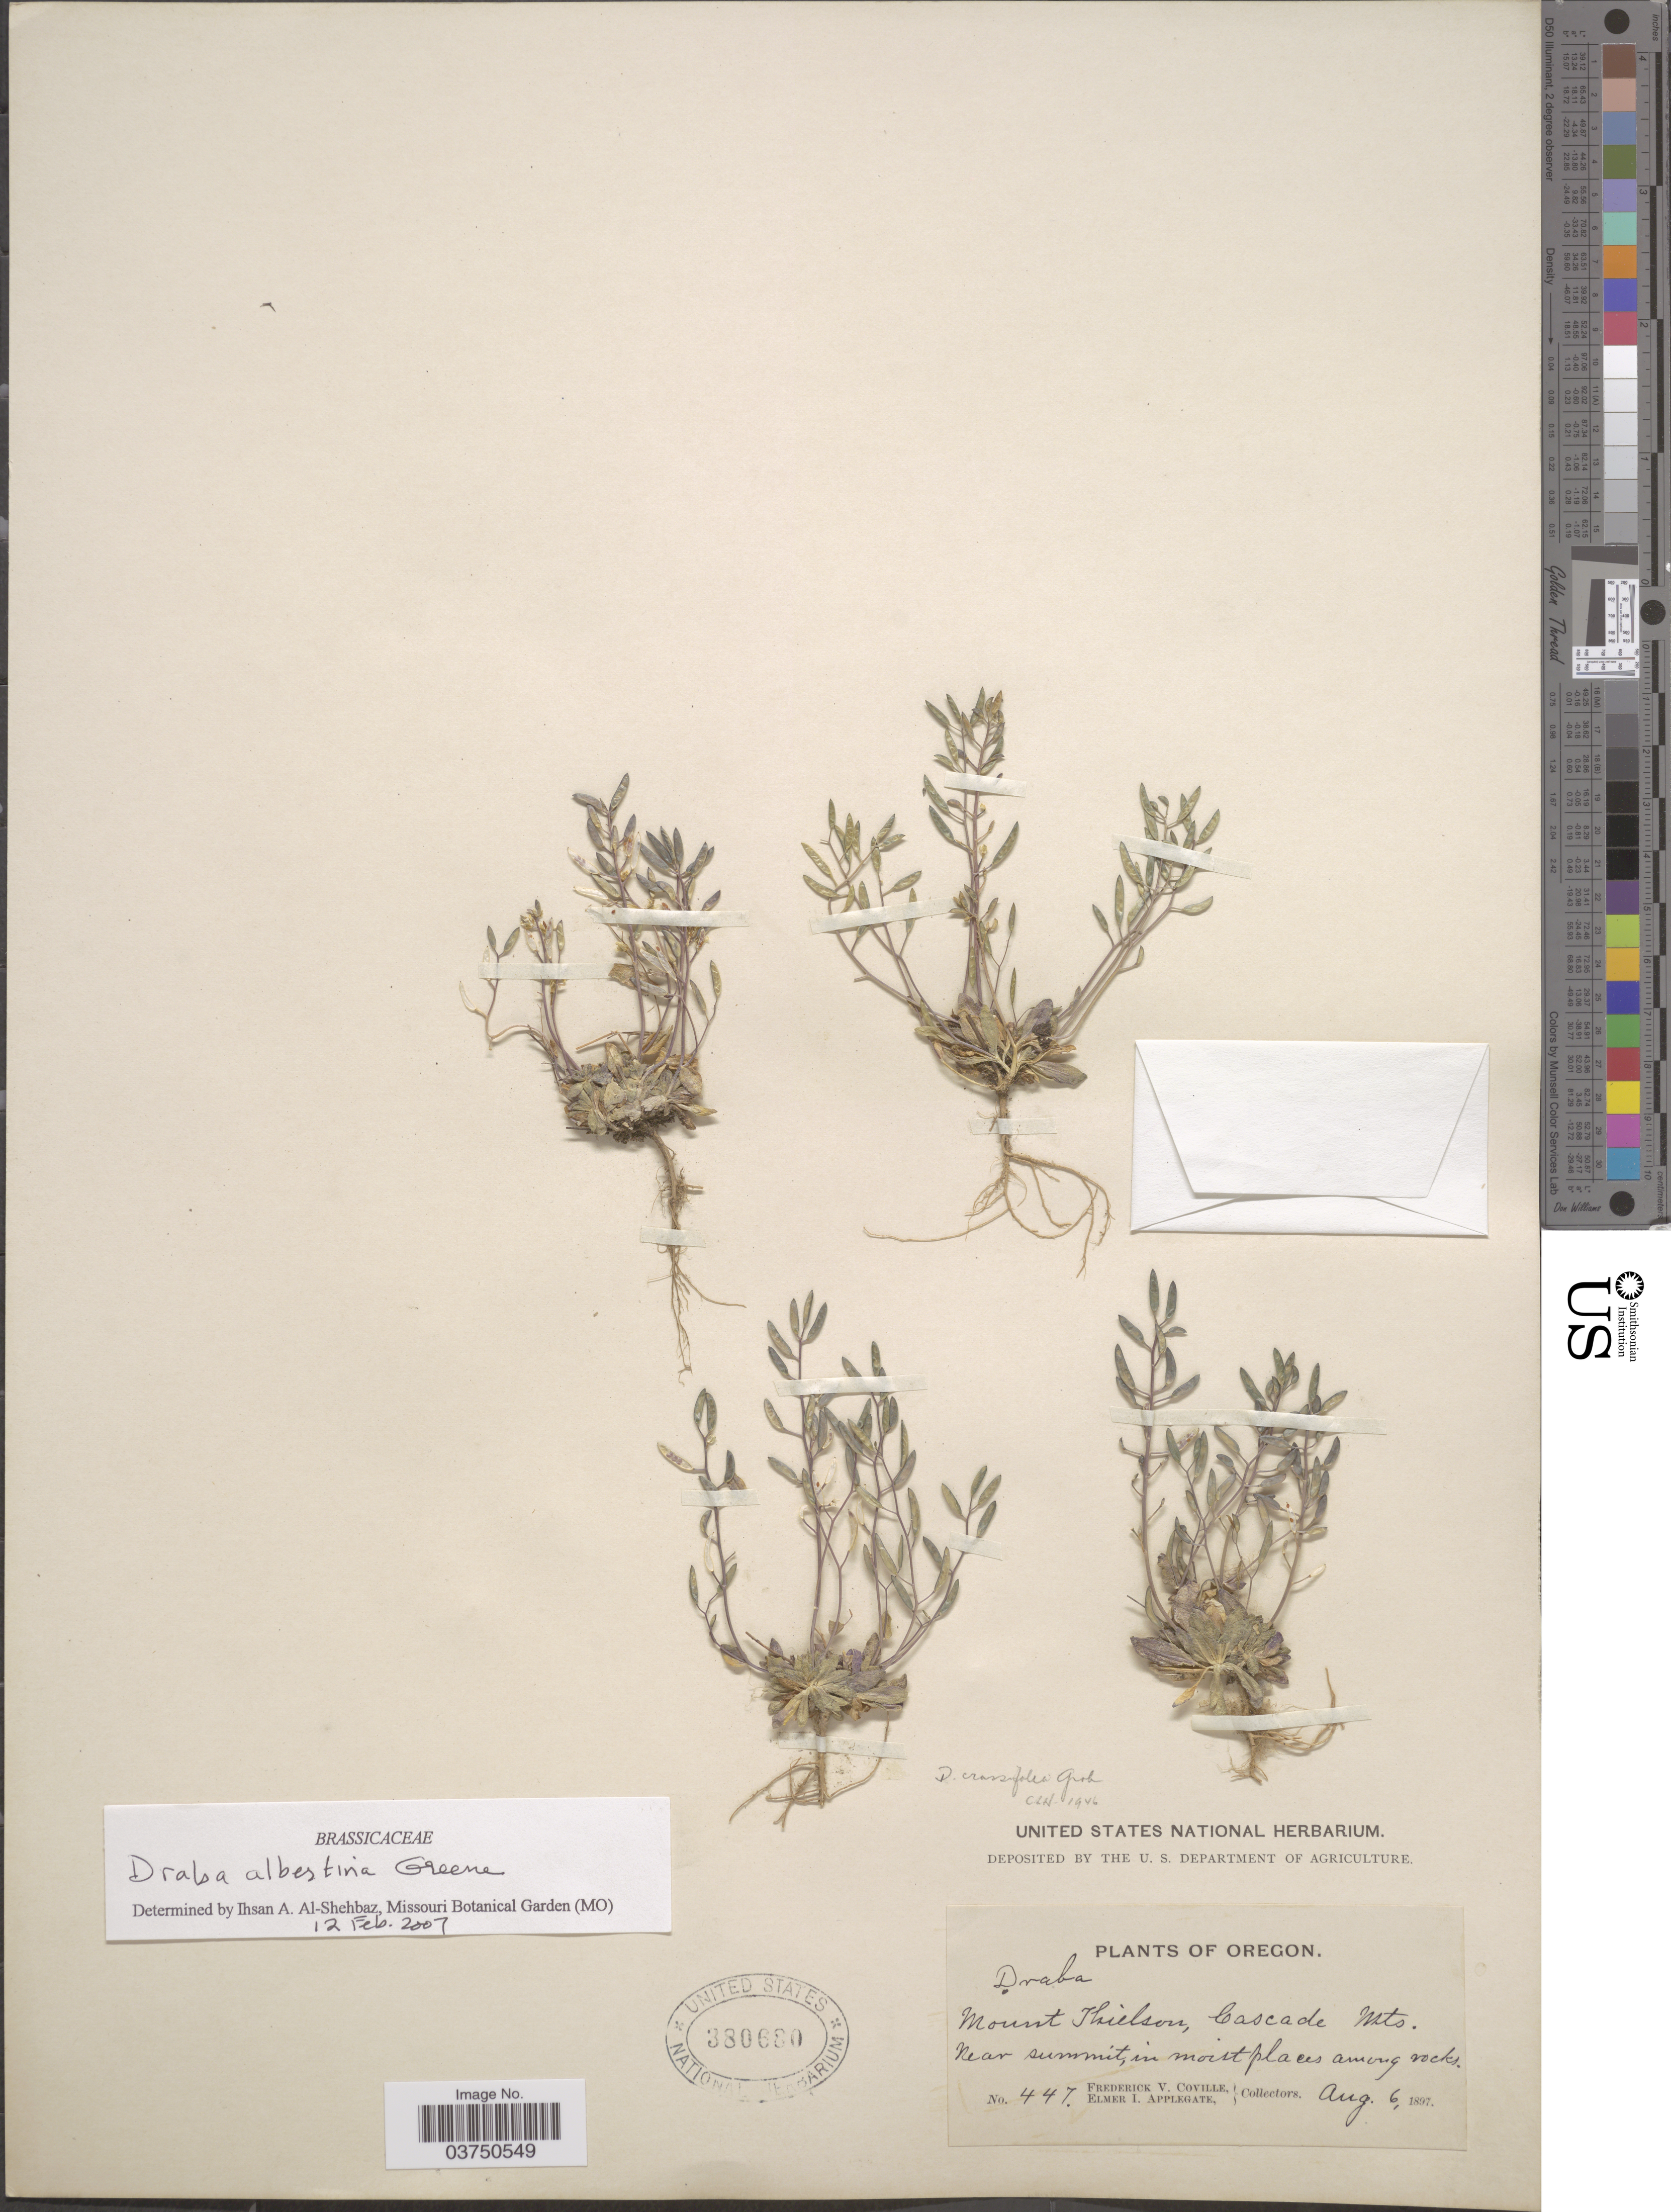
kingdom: Plantae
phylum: Tracheophyta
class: Magnoliopsida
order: Brassicales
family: Brassicaceae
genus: Draba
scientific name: Draba albertina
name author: Greene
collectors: F. V. Coville & E. I. Applegate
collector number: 447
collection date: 1897-08-06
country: United States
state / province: Oregon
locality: Mount Thielson, Cascade Mts. Near summit, in moist places among rocks.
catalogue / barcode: US 380680